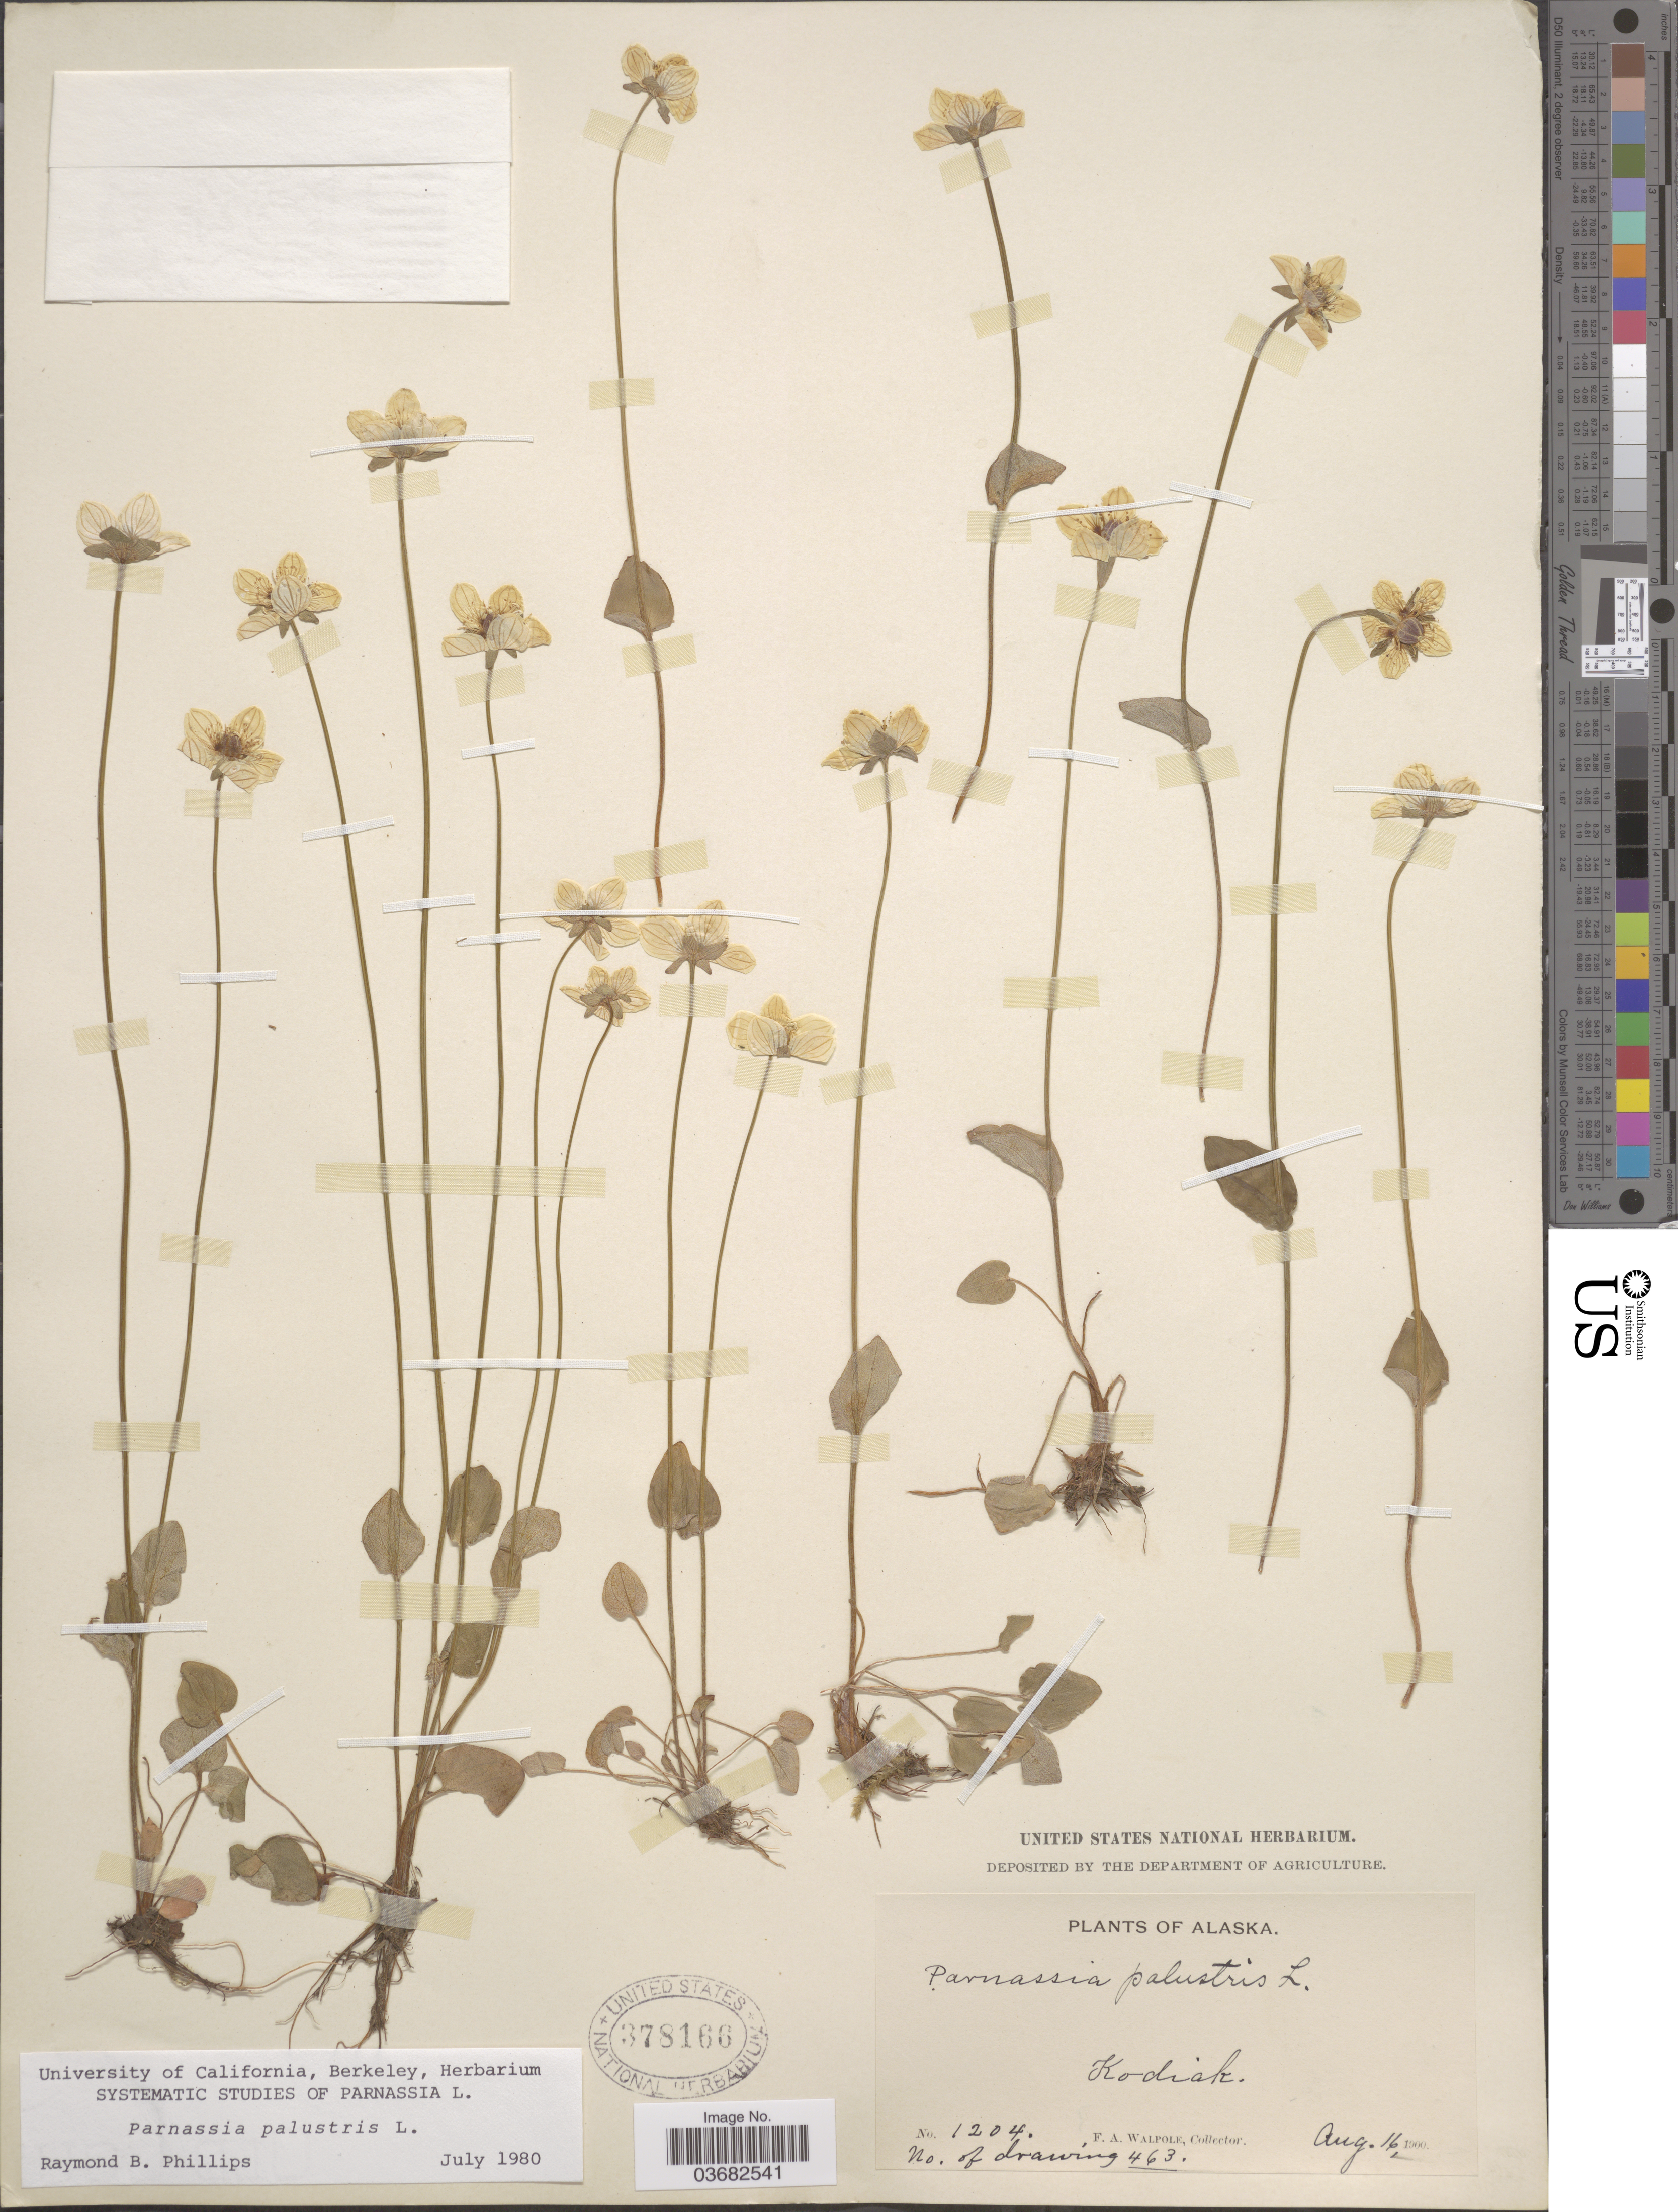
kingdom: Plantae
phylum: Tracheophyta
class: Magnoliopsida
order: Celastrales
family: Parnassiaceae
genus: Parnassia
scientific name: Parnassia palustris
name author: L.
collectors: F. Walpole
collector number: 1204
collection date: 1900-08-16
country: United States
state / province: Alaska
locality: Kodiak.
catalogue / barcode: US 378166